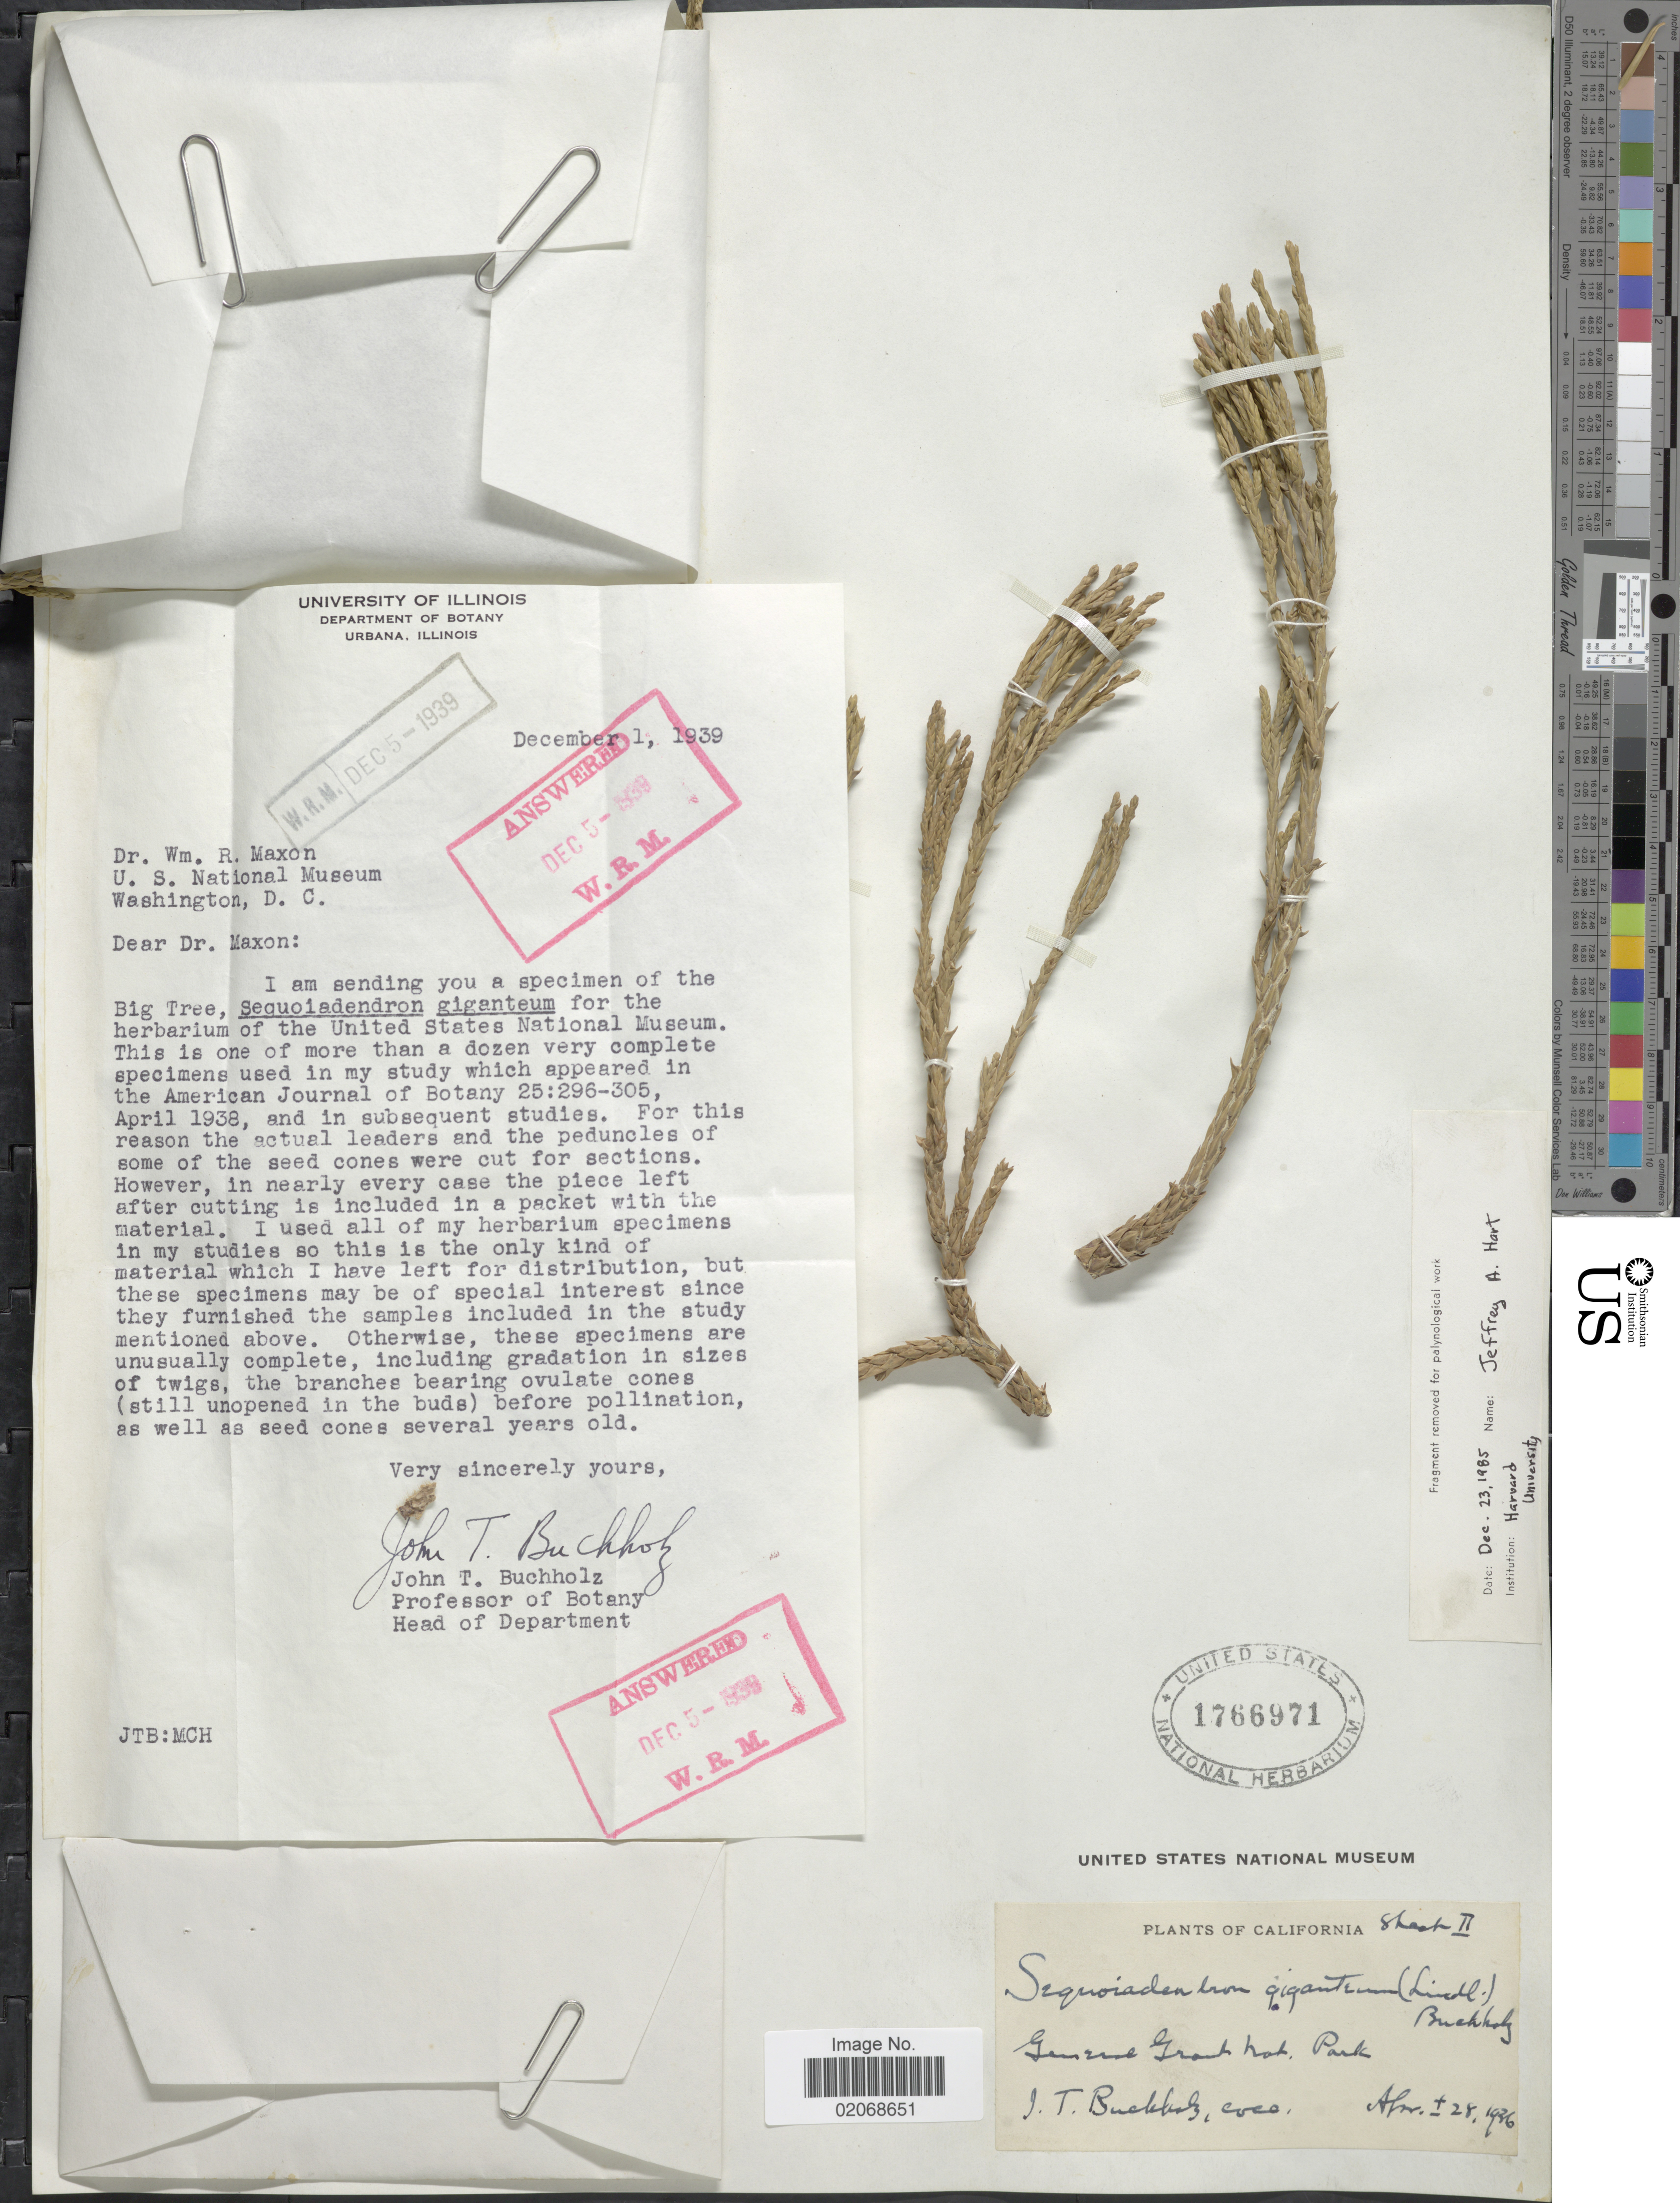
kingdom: Plantae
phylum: Tracheophyta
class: Pinopsida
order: Pinales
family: Cupressaceae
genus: Sequoia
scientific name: Sequoia gigantea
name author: (Lindl.) Decne.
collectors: J. T. Buchholz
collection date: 1926-04-28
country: United States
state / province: California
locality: General Grant Nat. Park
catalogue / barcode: US 1766971